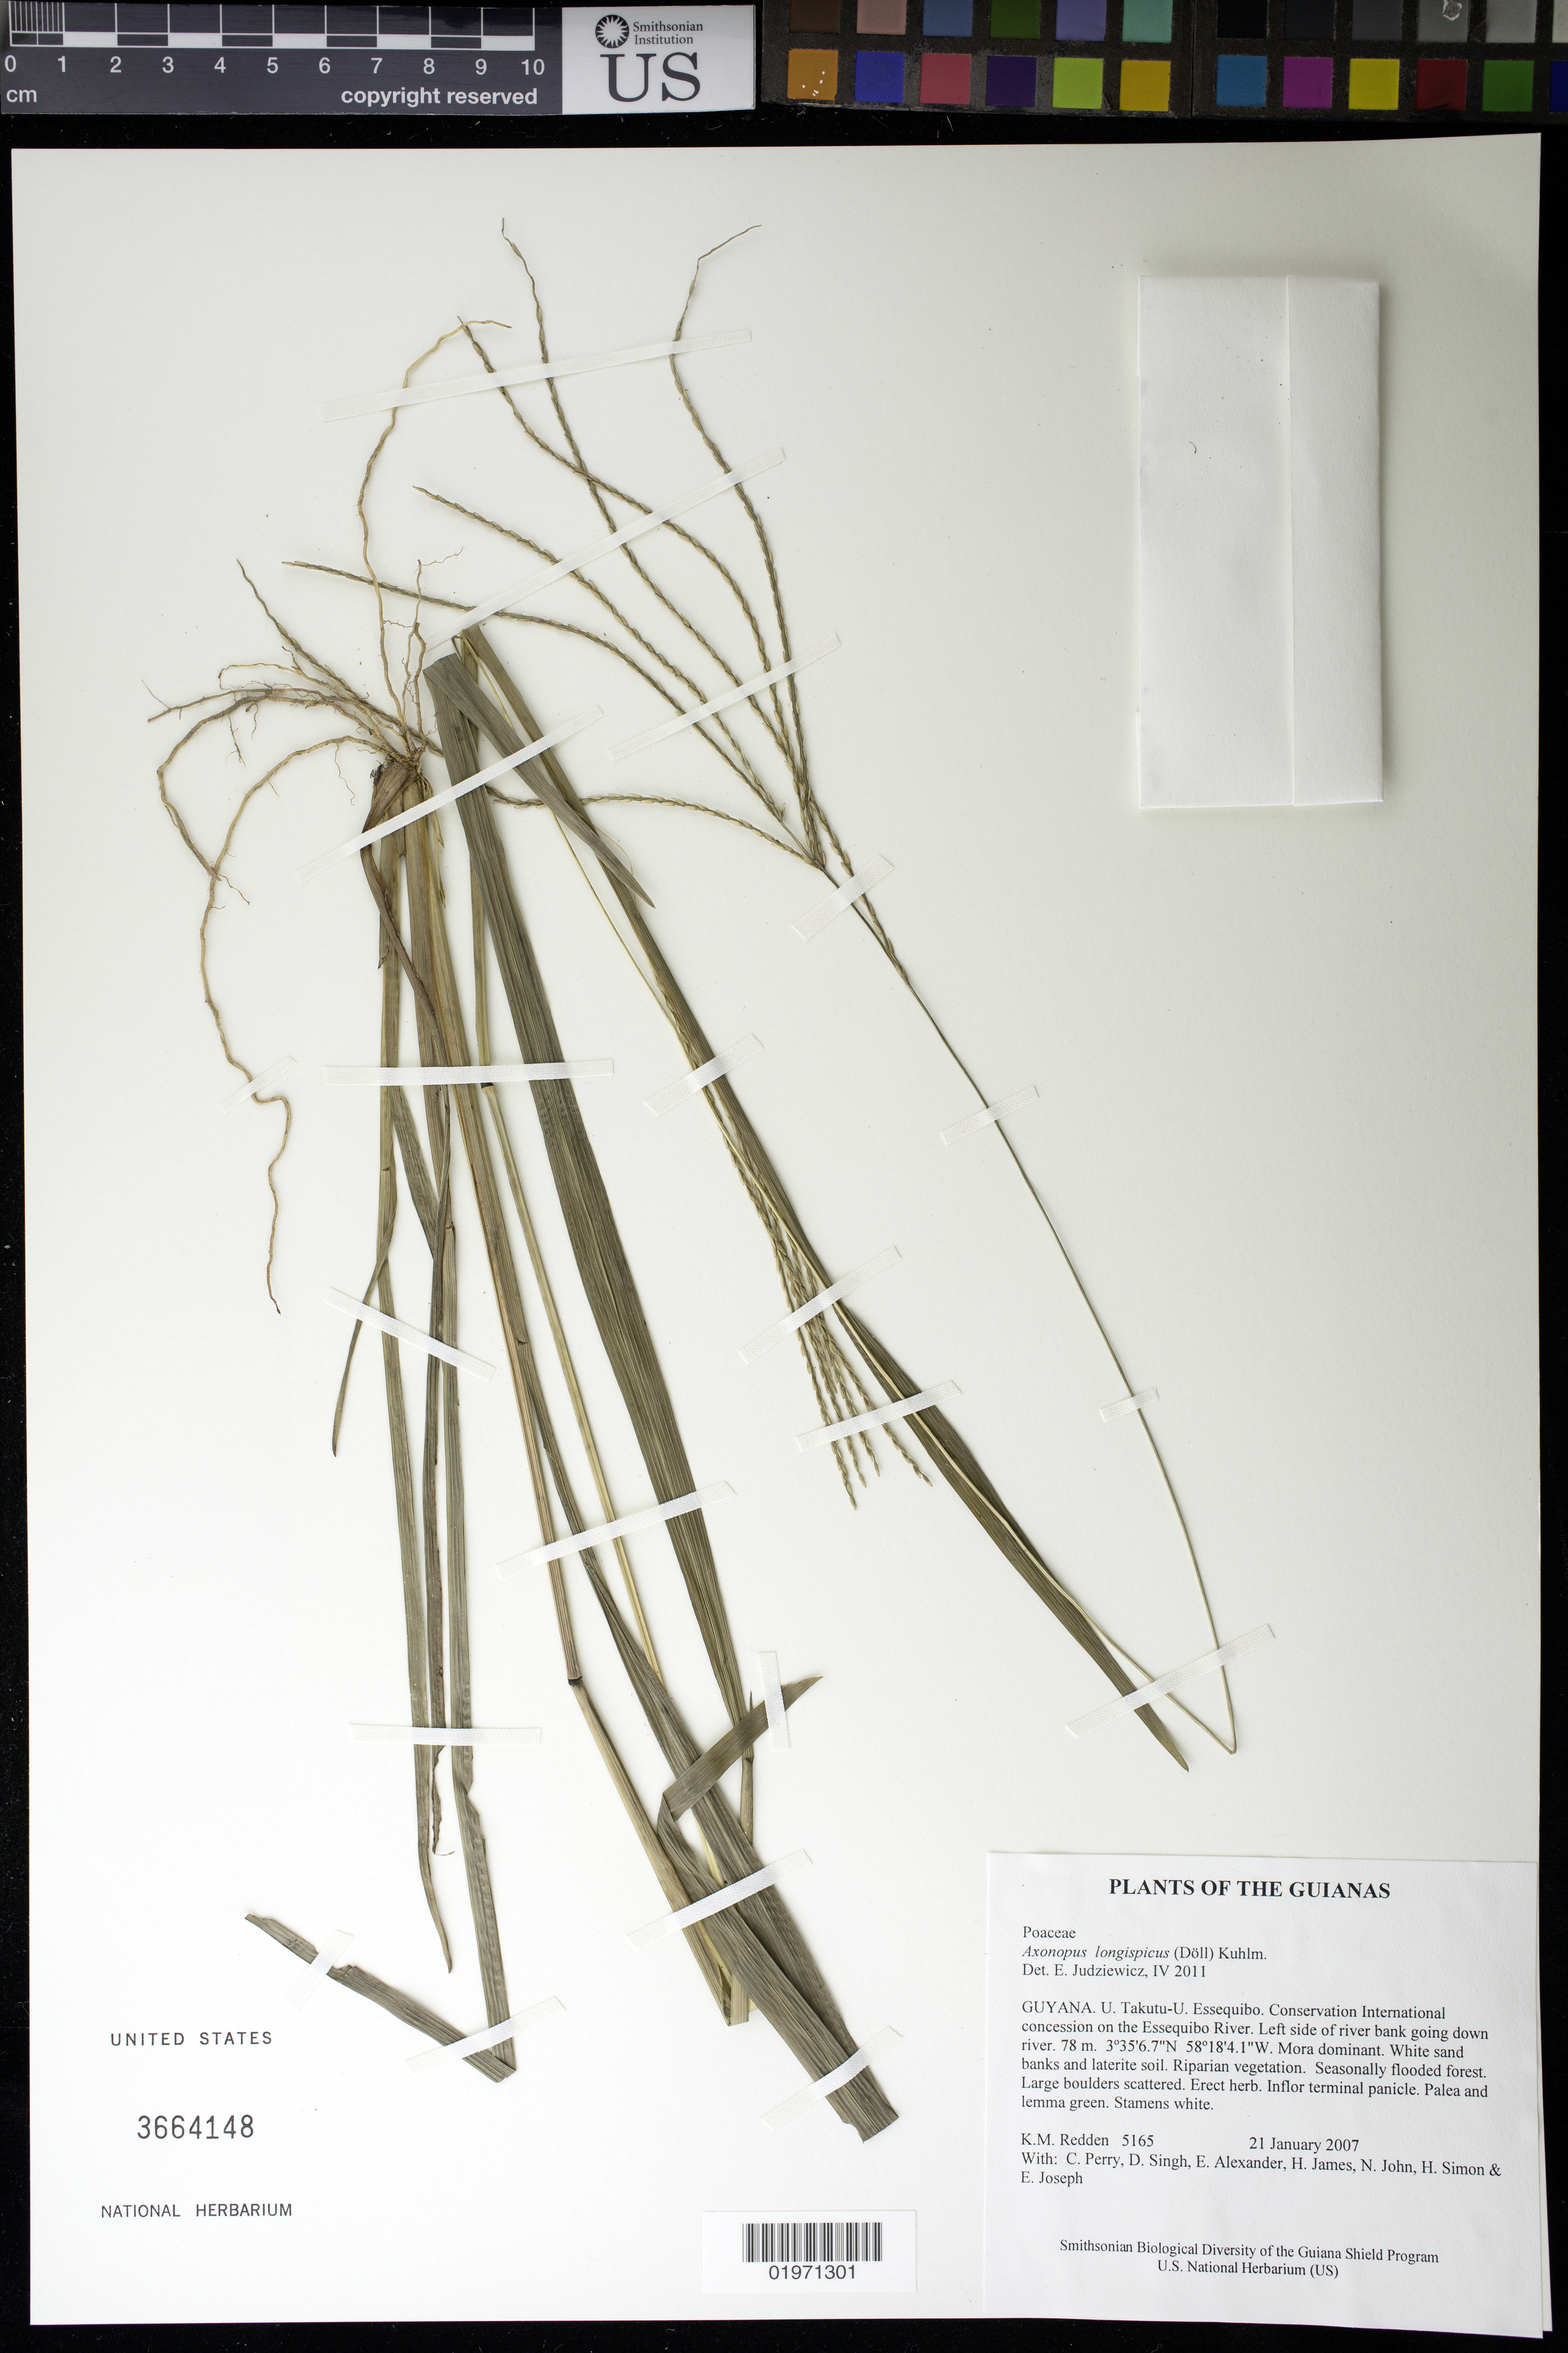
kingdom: Plantae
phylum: Tracheophyta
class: Liliopsida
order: Poales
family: Poaceae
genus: Axonopus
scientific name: Axonopus longispicus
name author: (Döll) Kuhlm.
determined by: Judziewicz, E. J.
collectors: K. M. Redden, C. Perry, D. Singh, E. Alexander, H. James, N. John, H. Simon & E. Joseph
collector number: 5165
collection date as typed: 21 January 2007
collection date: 2007-01-21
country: Guyana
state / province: U. Takutu-U. Essequibo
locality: Conservation International concession on the Essequibo River. Left side of river bank going down river.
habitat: Mora dominant. White sand banks and laterite soil. Riparian vegetation. Seasonally flooded forest. Large boulders scattered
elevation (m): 78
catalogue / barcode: US 3664148